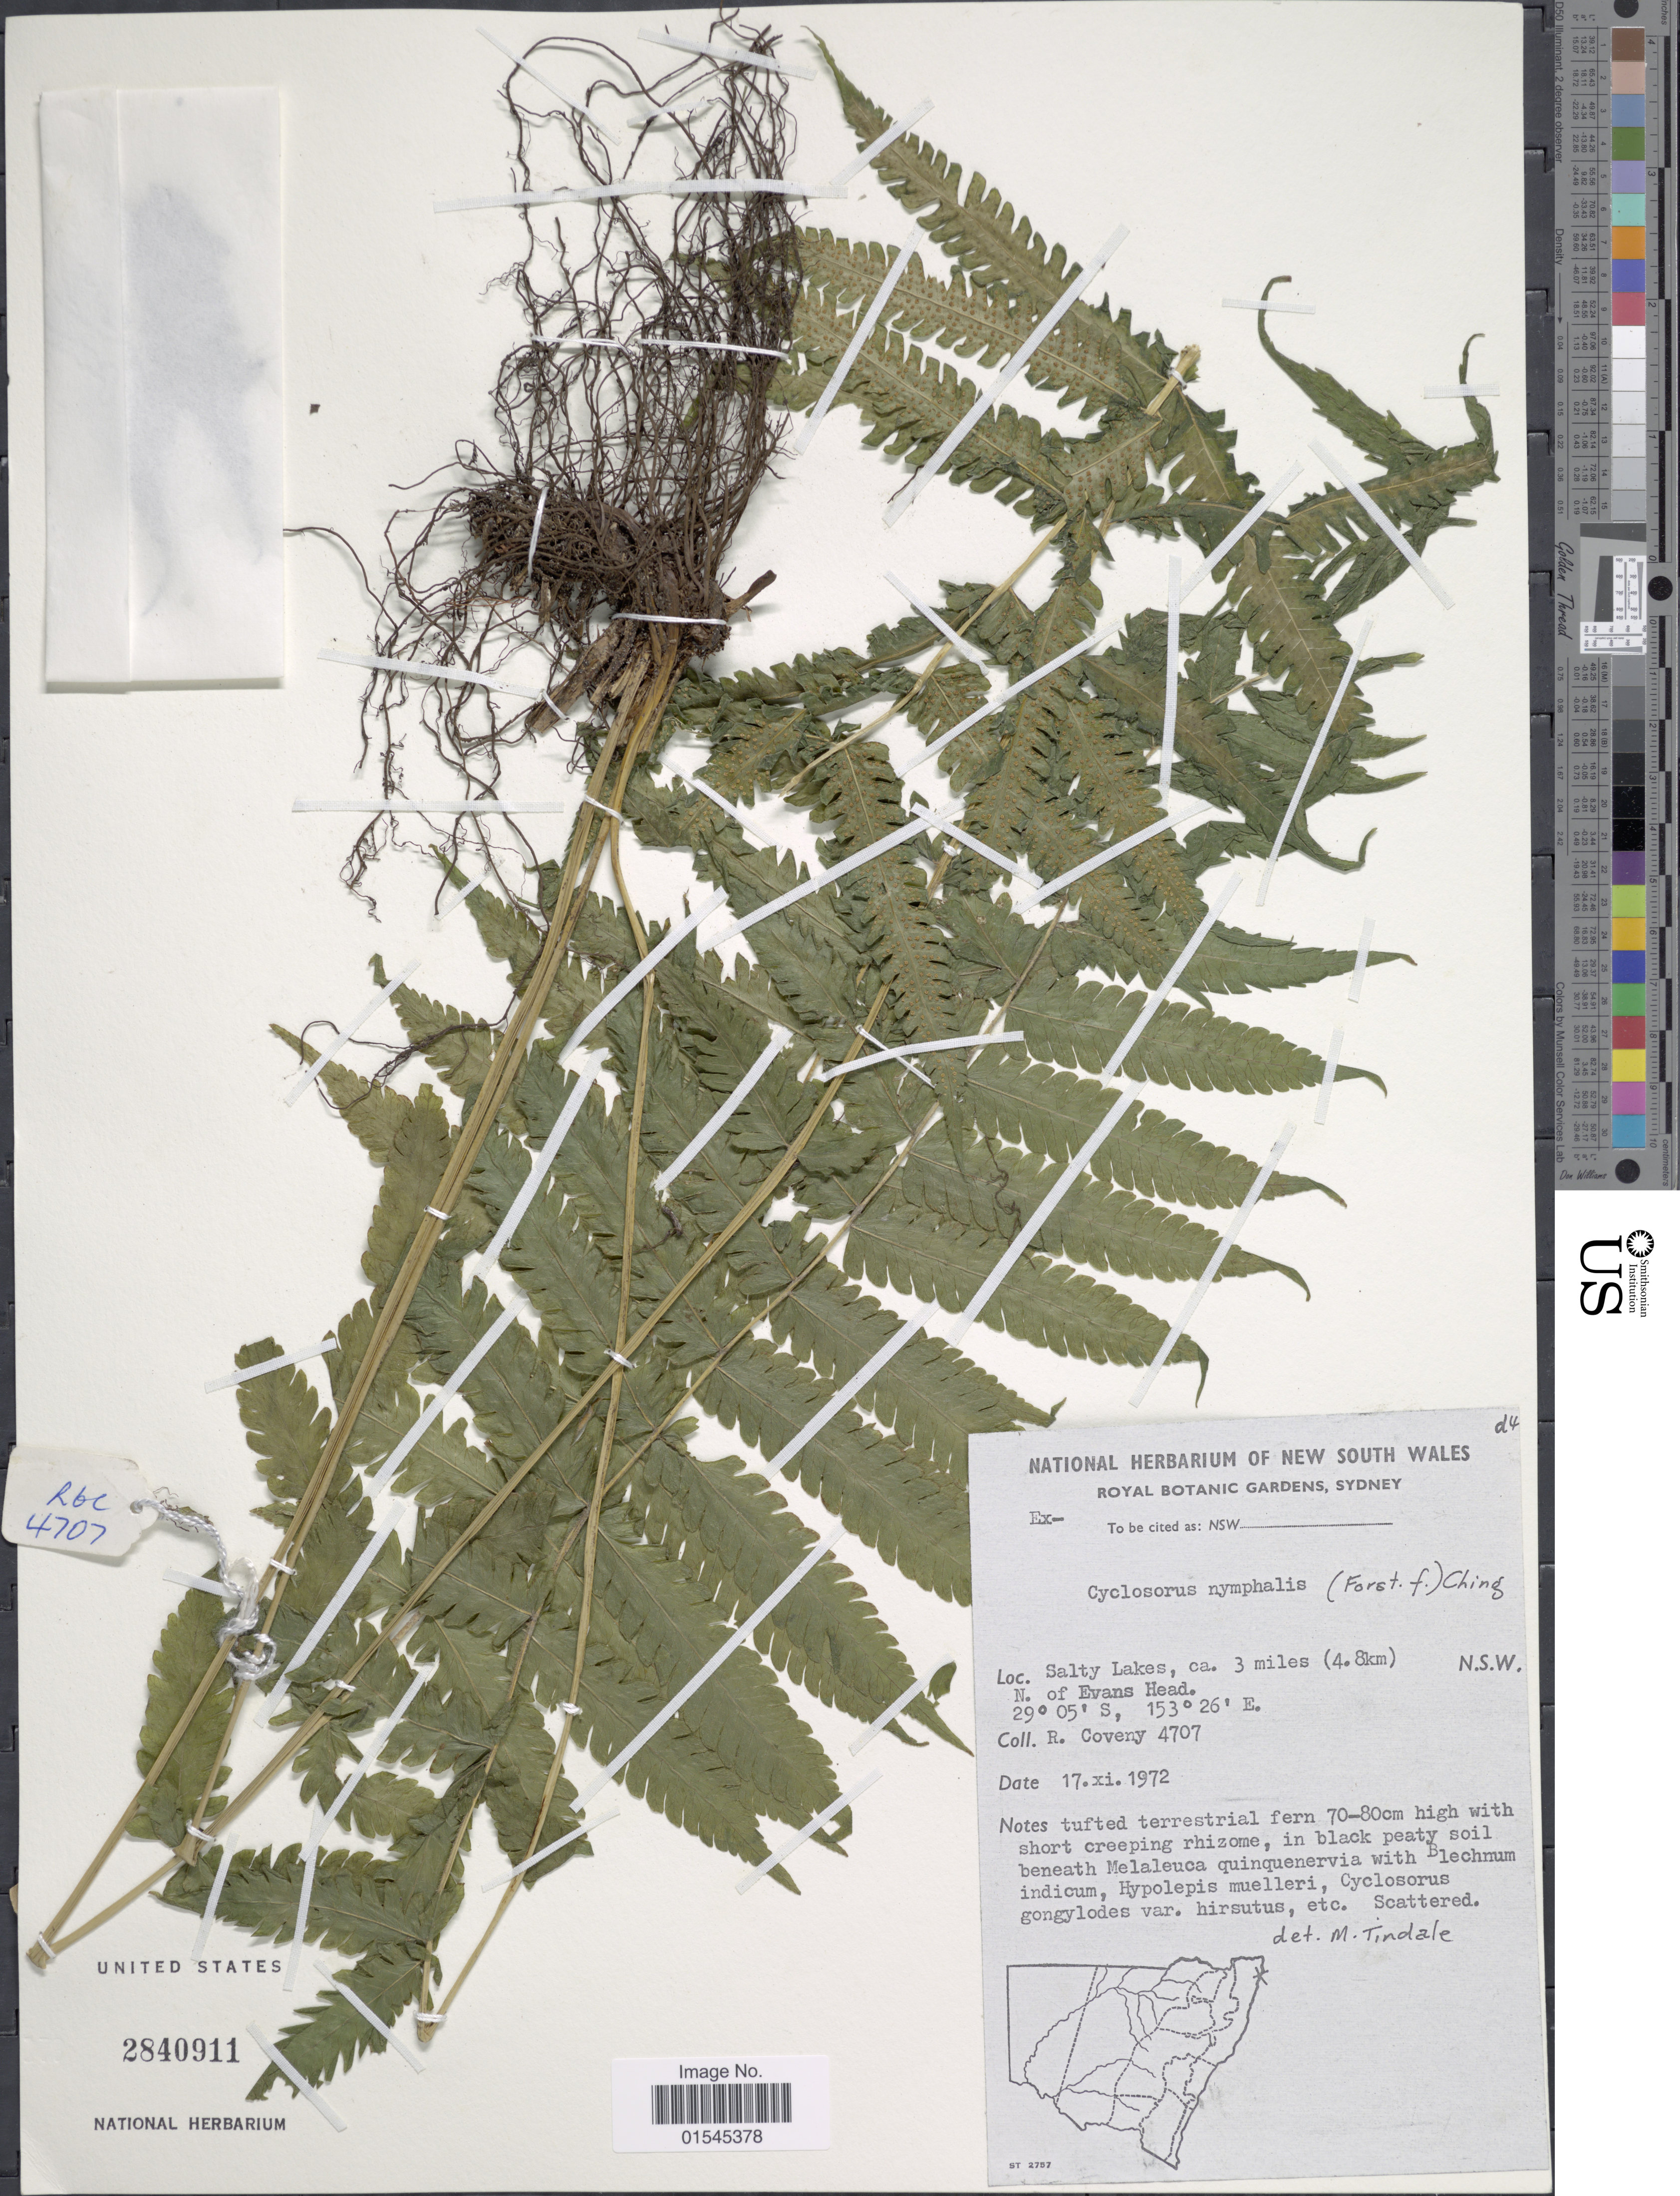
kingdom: Plantae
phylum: Tracheophyta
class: Polypodiopsida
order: Polypodiales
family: Thelypteridaceae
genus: Sphaerostephanos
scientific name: Sphaerostephanos nymphalis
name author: (Copel.) Holttum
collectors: R. Coveny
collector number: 4707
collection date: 1972-11-17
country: Australia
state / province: New South Wales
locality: New South Wales. Salty Lakes 3 miles (4.8km). N. of Evans Head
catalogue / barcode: US 2840911